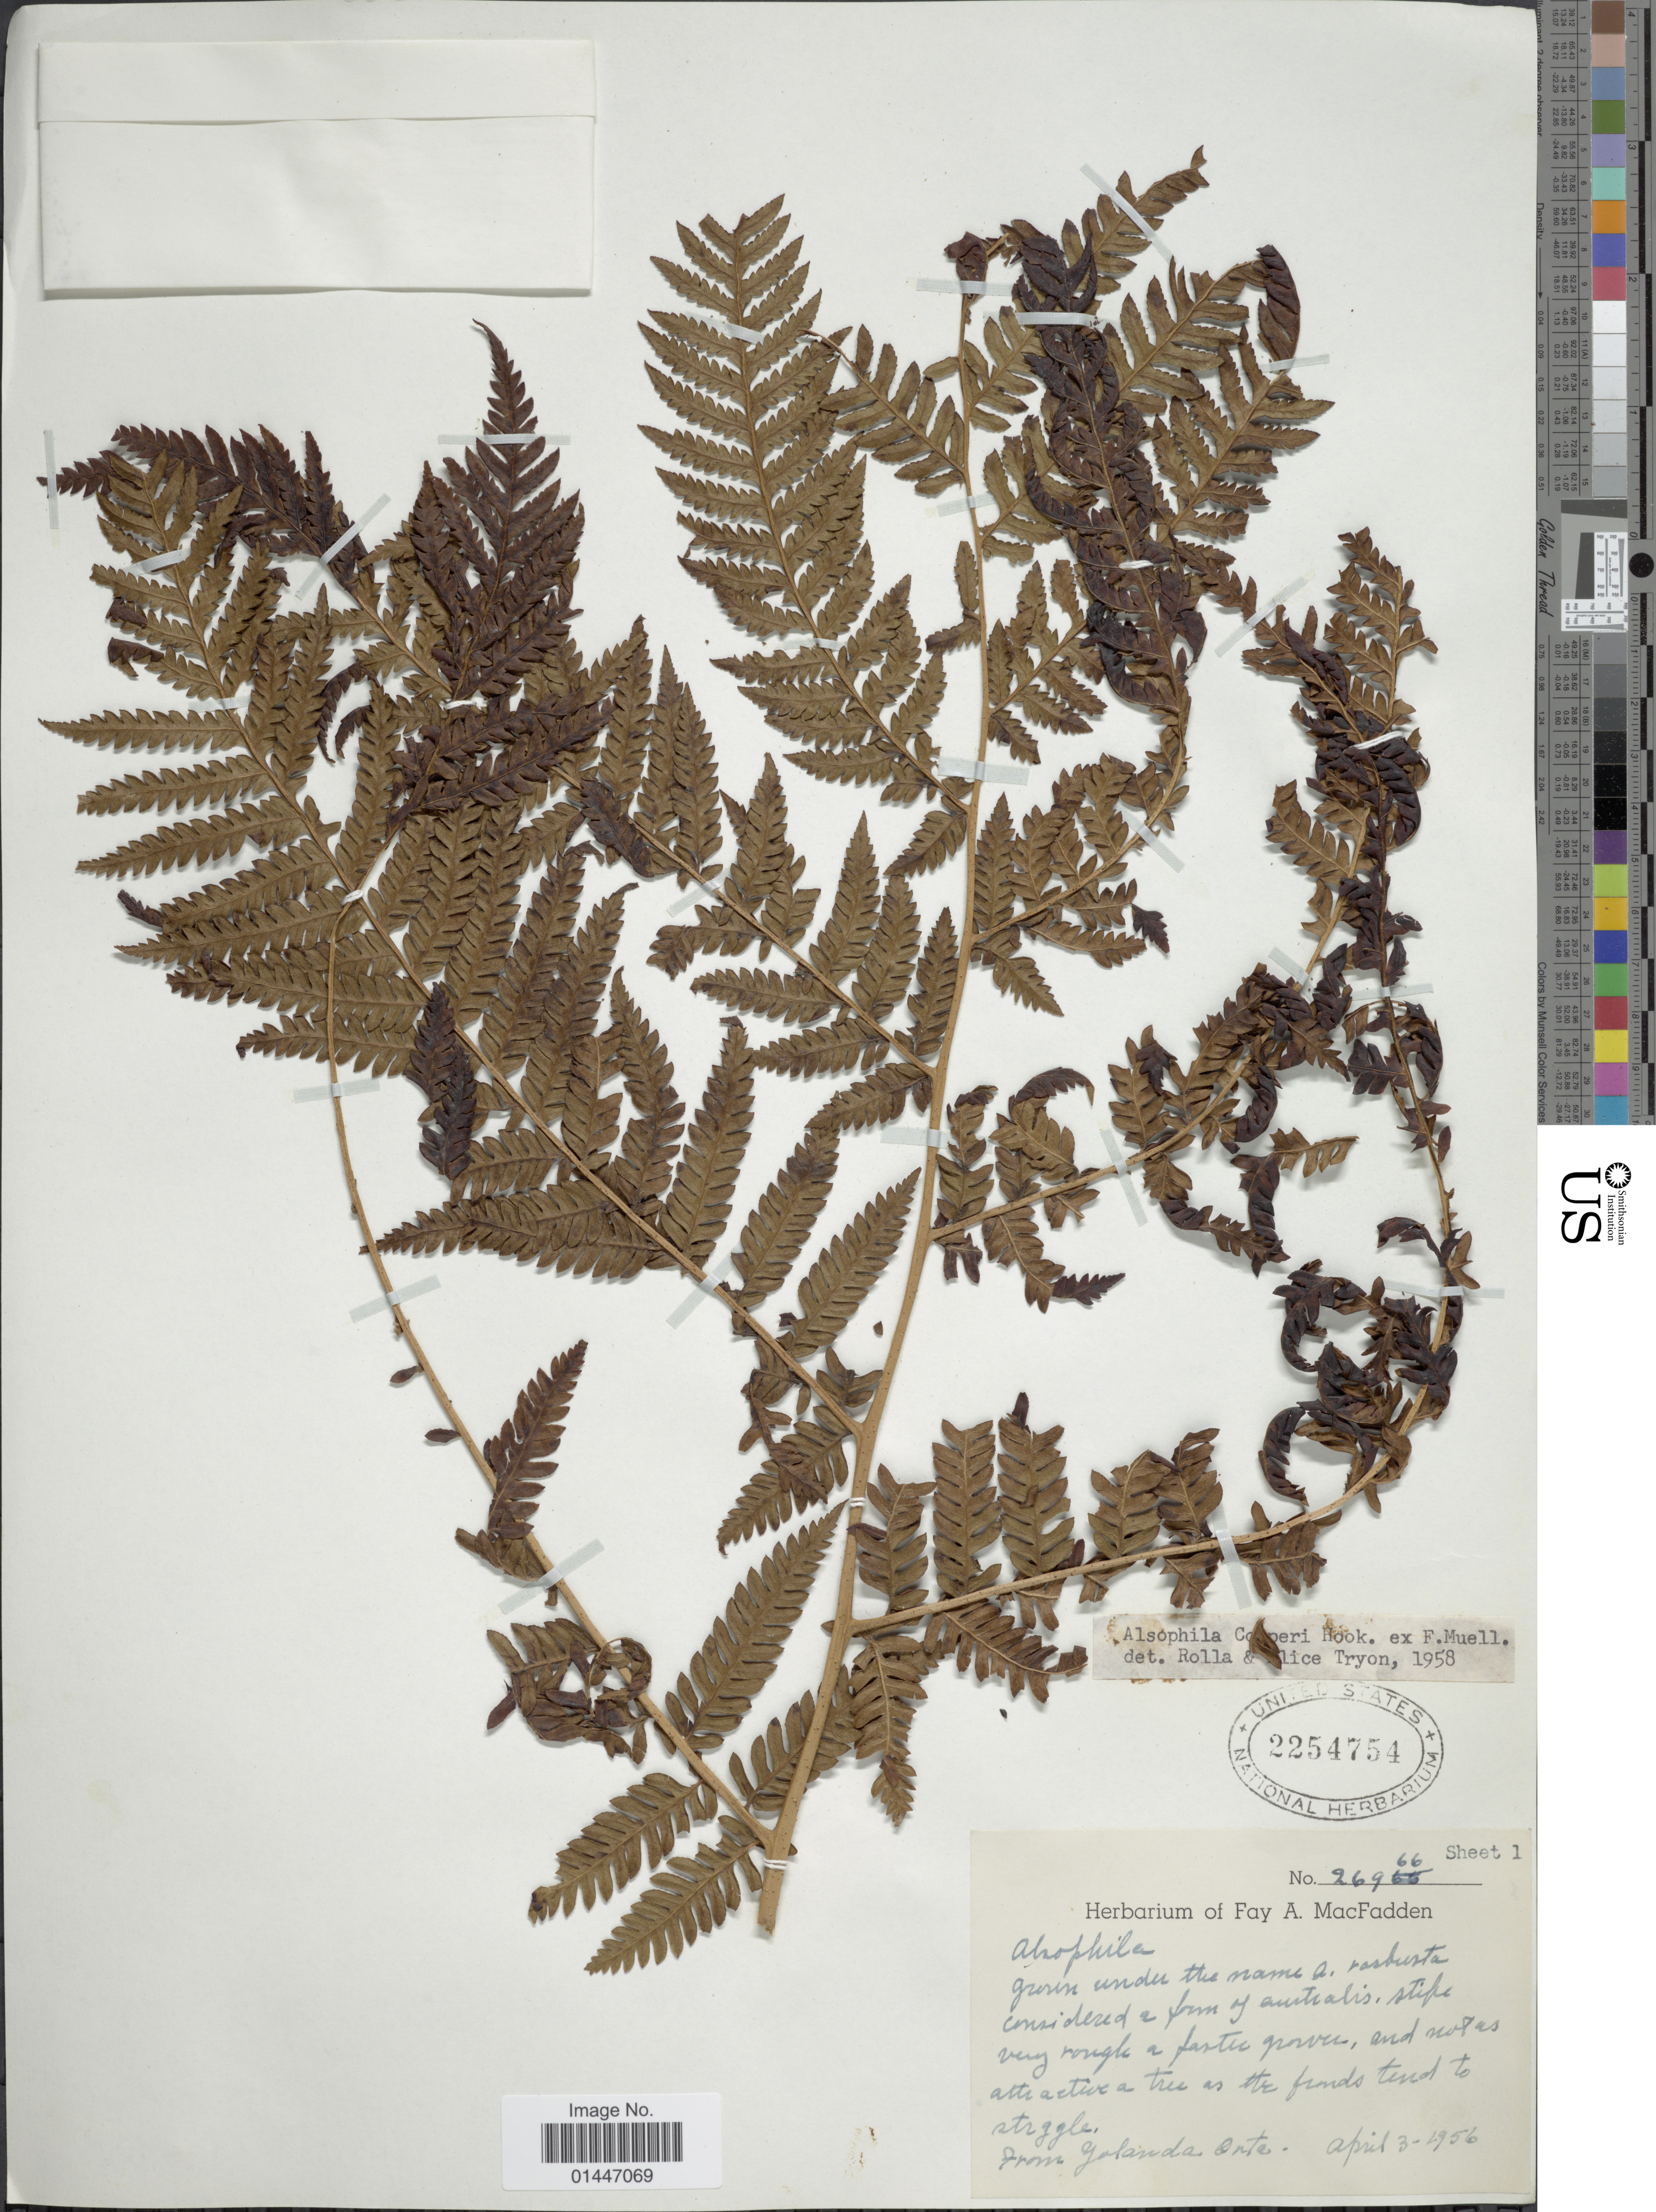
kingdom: Plantae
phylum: Tracheophyta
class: Polypodiopsida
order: Cyatheales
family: Cyatheaceae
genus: Sphaeropteris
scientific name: Sphaeropteris cooperi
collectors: ex herb. Fay A. MacFadden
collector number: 26966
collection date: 1956-04-03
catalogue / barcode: US 2254754